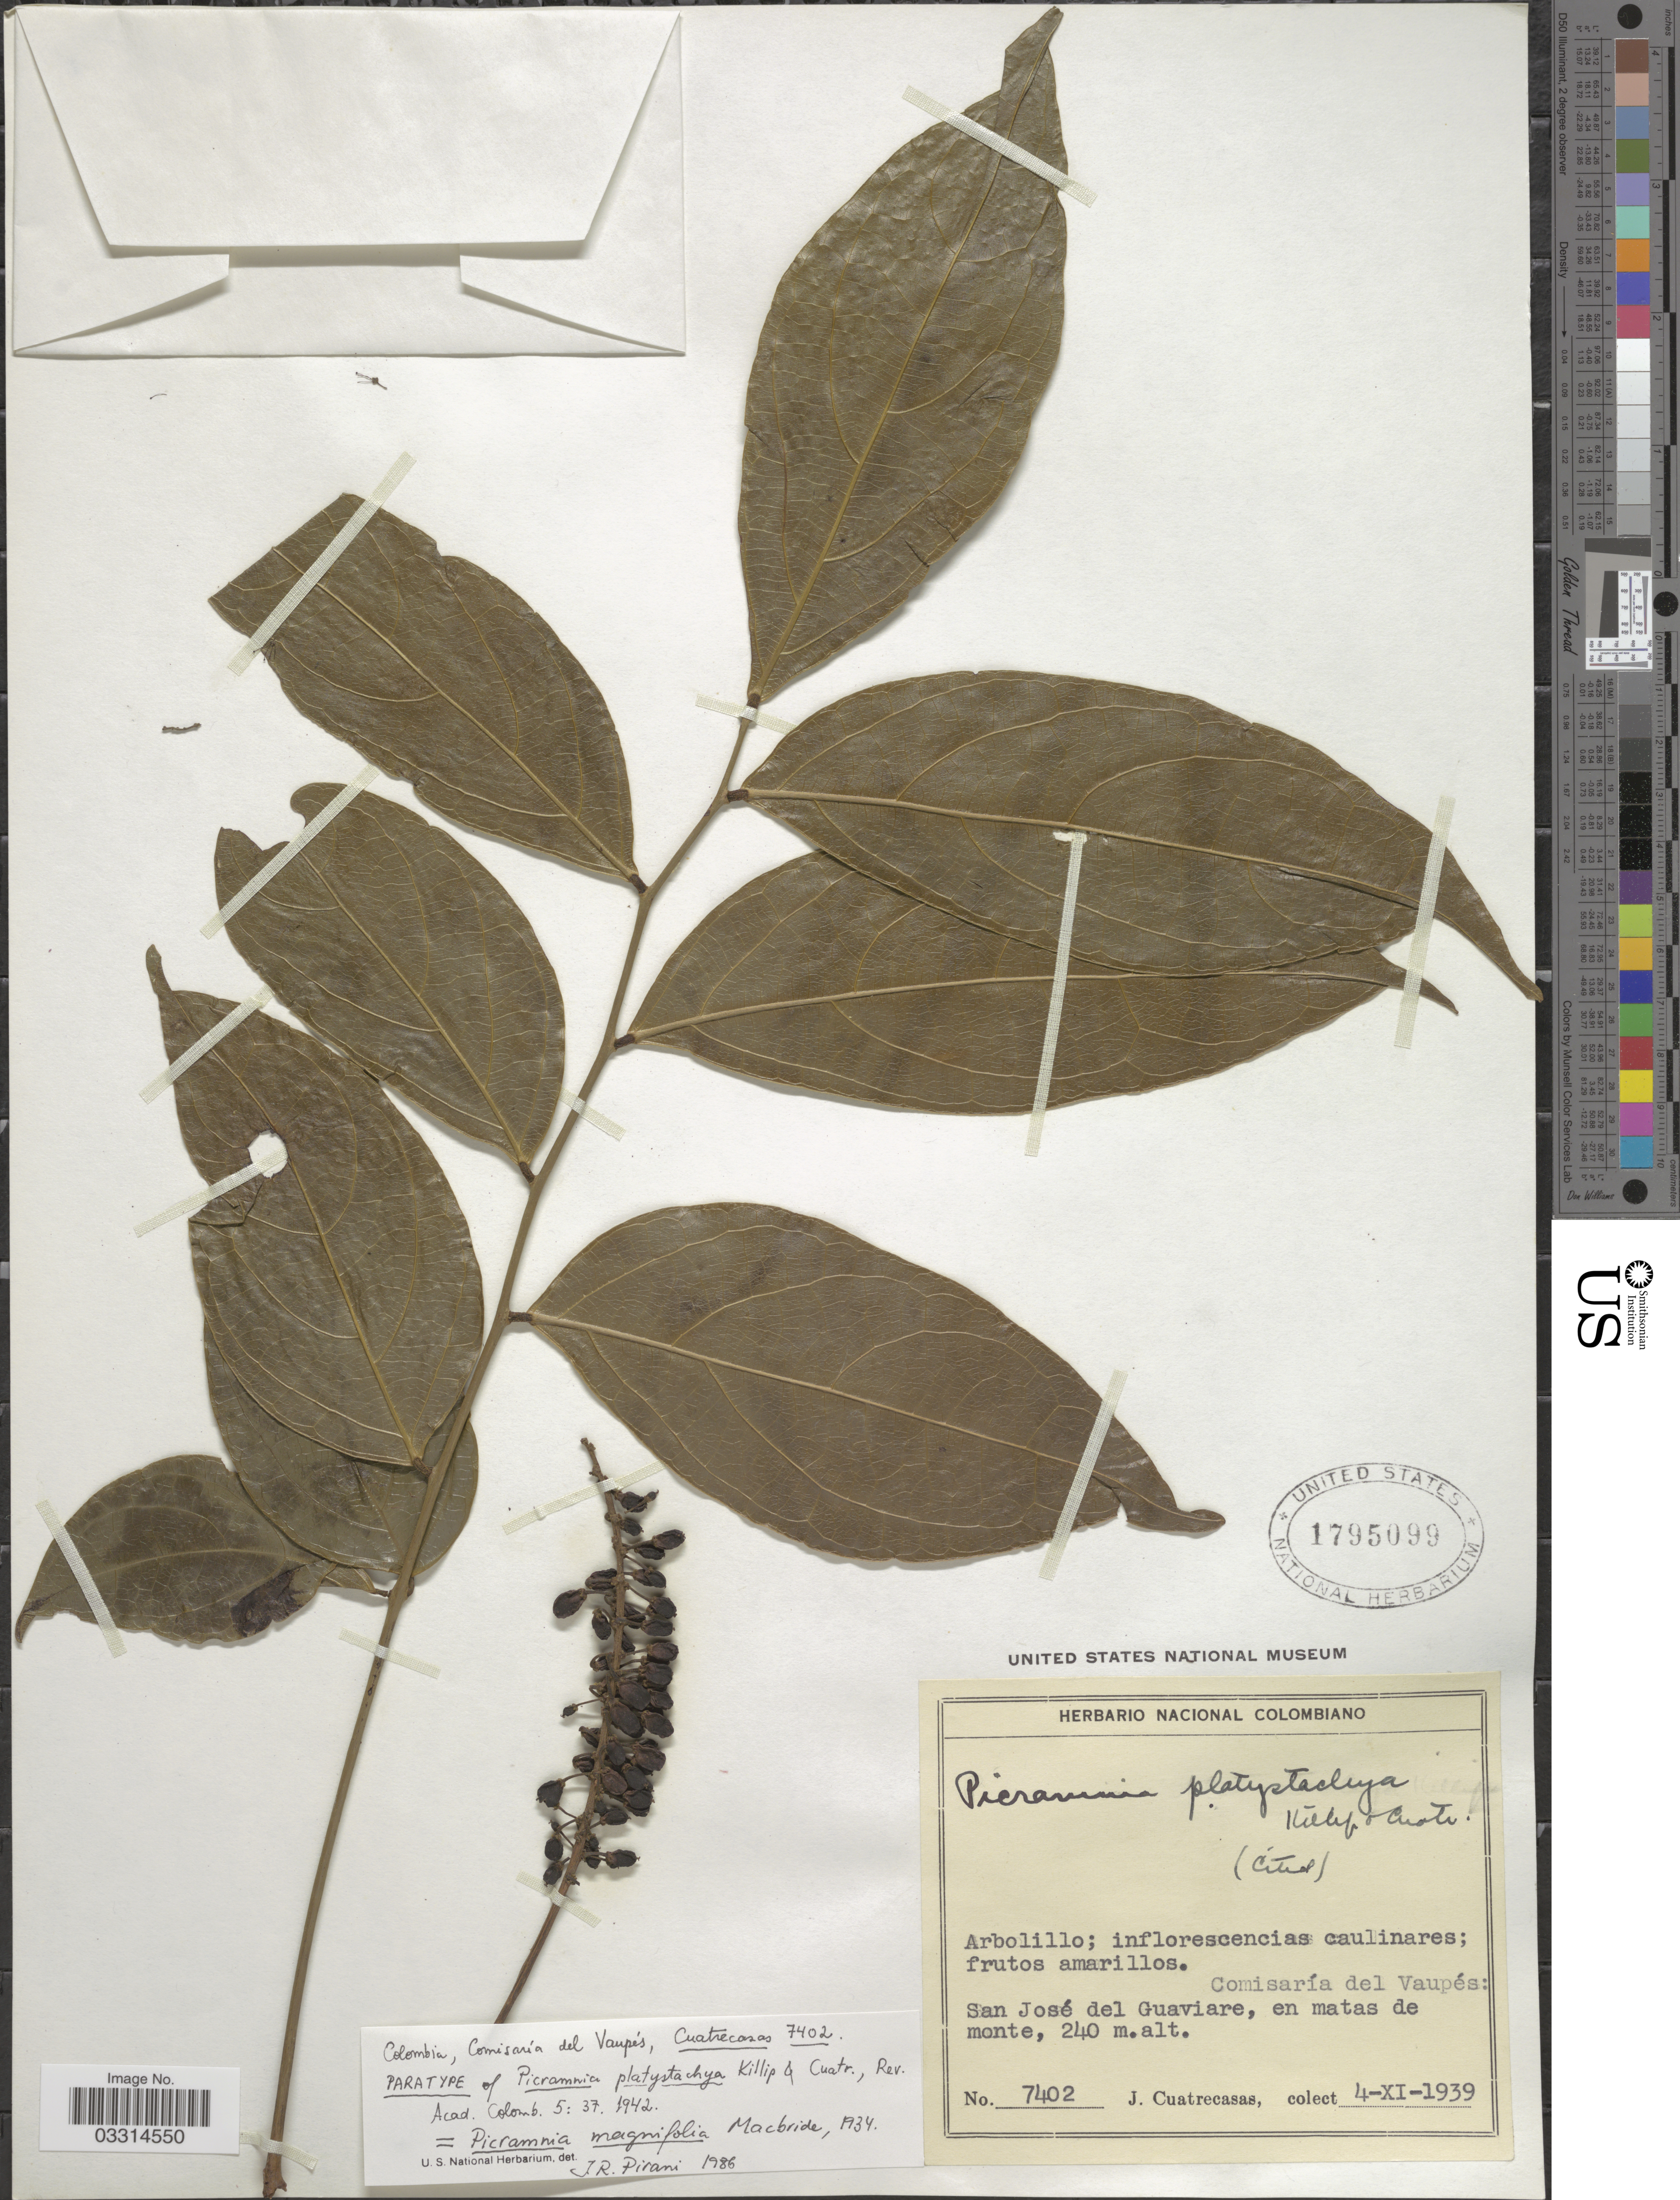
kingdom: Plantae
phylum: Tracheophyta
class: Magnoliopsida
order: Picramniales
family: Picramniaceae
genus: Picramnia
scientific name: Picramnia magnifolia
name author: J.F. Macbr.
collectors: J. Cuatrecasas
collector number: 7402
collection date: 1939-11-04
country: Colombia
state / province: Vaupés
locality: Comisaría del Vaupés: San José del Guaviare.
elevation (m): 240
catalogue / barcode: US 1795099